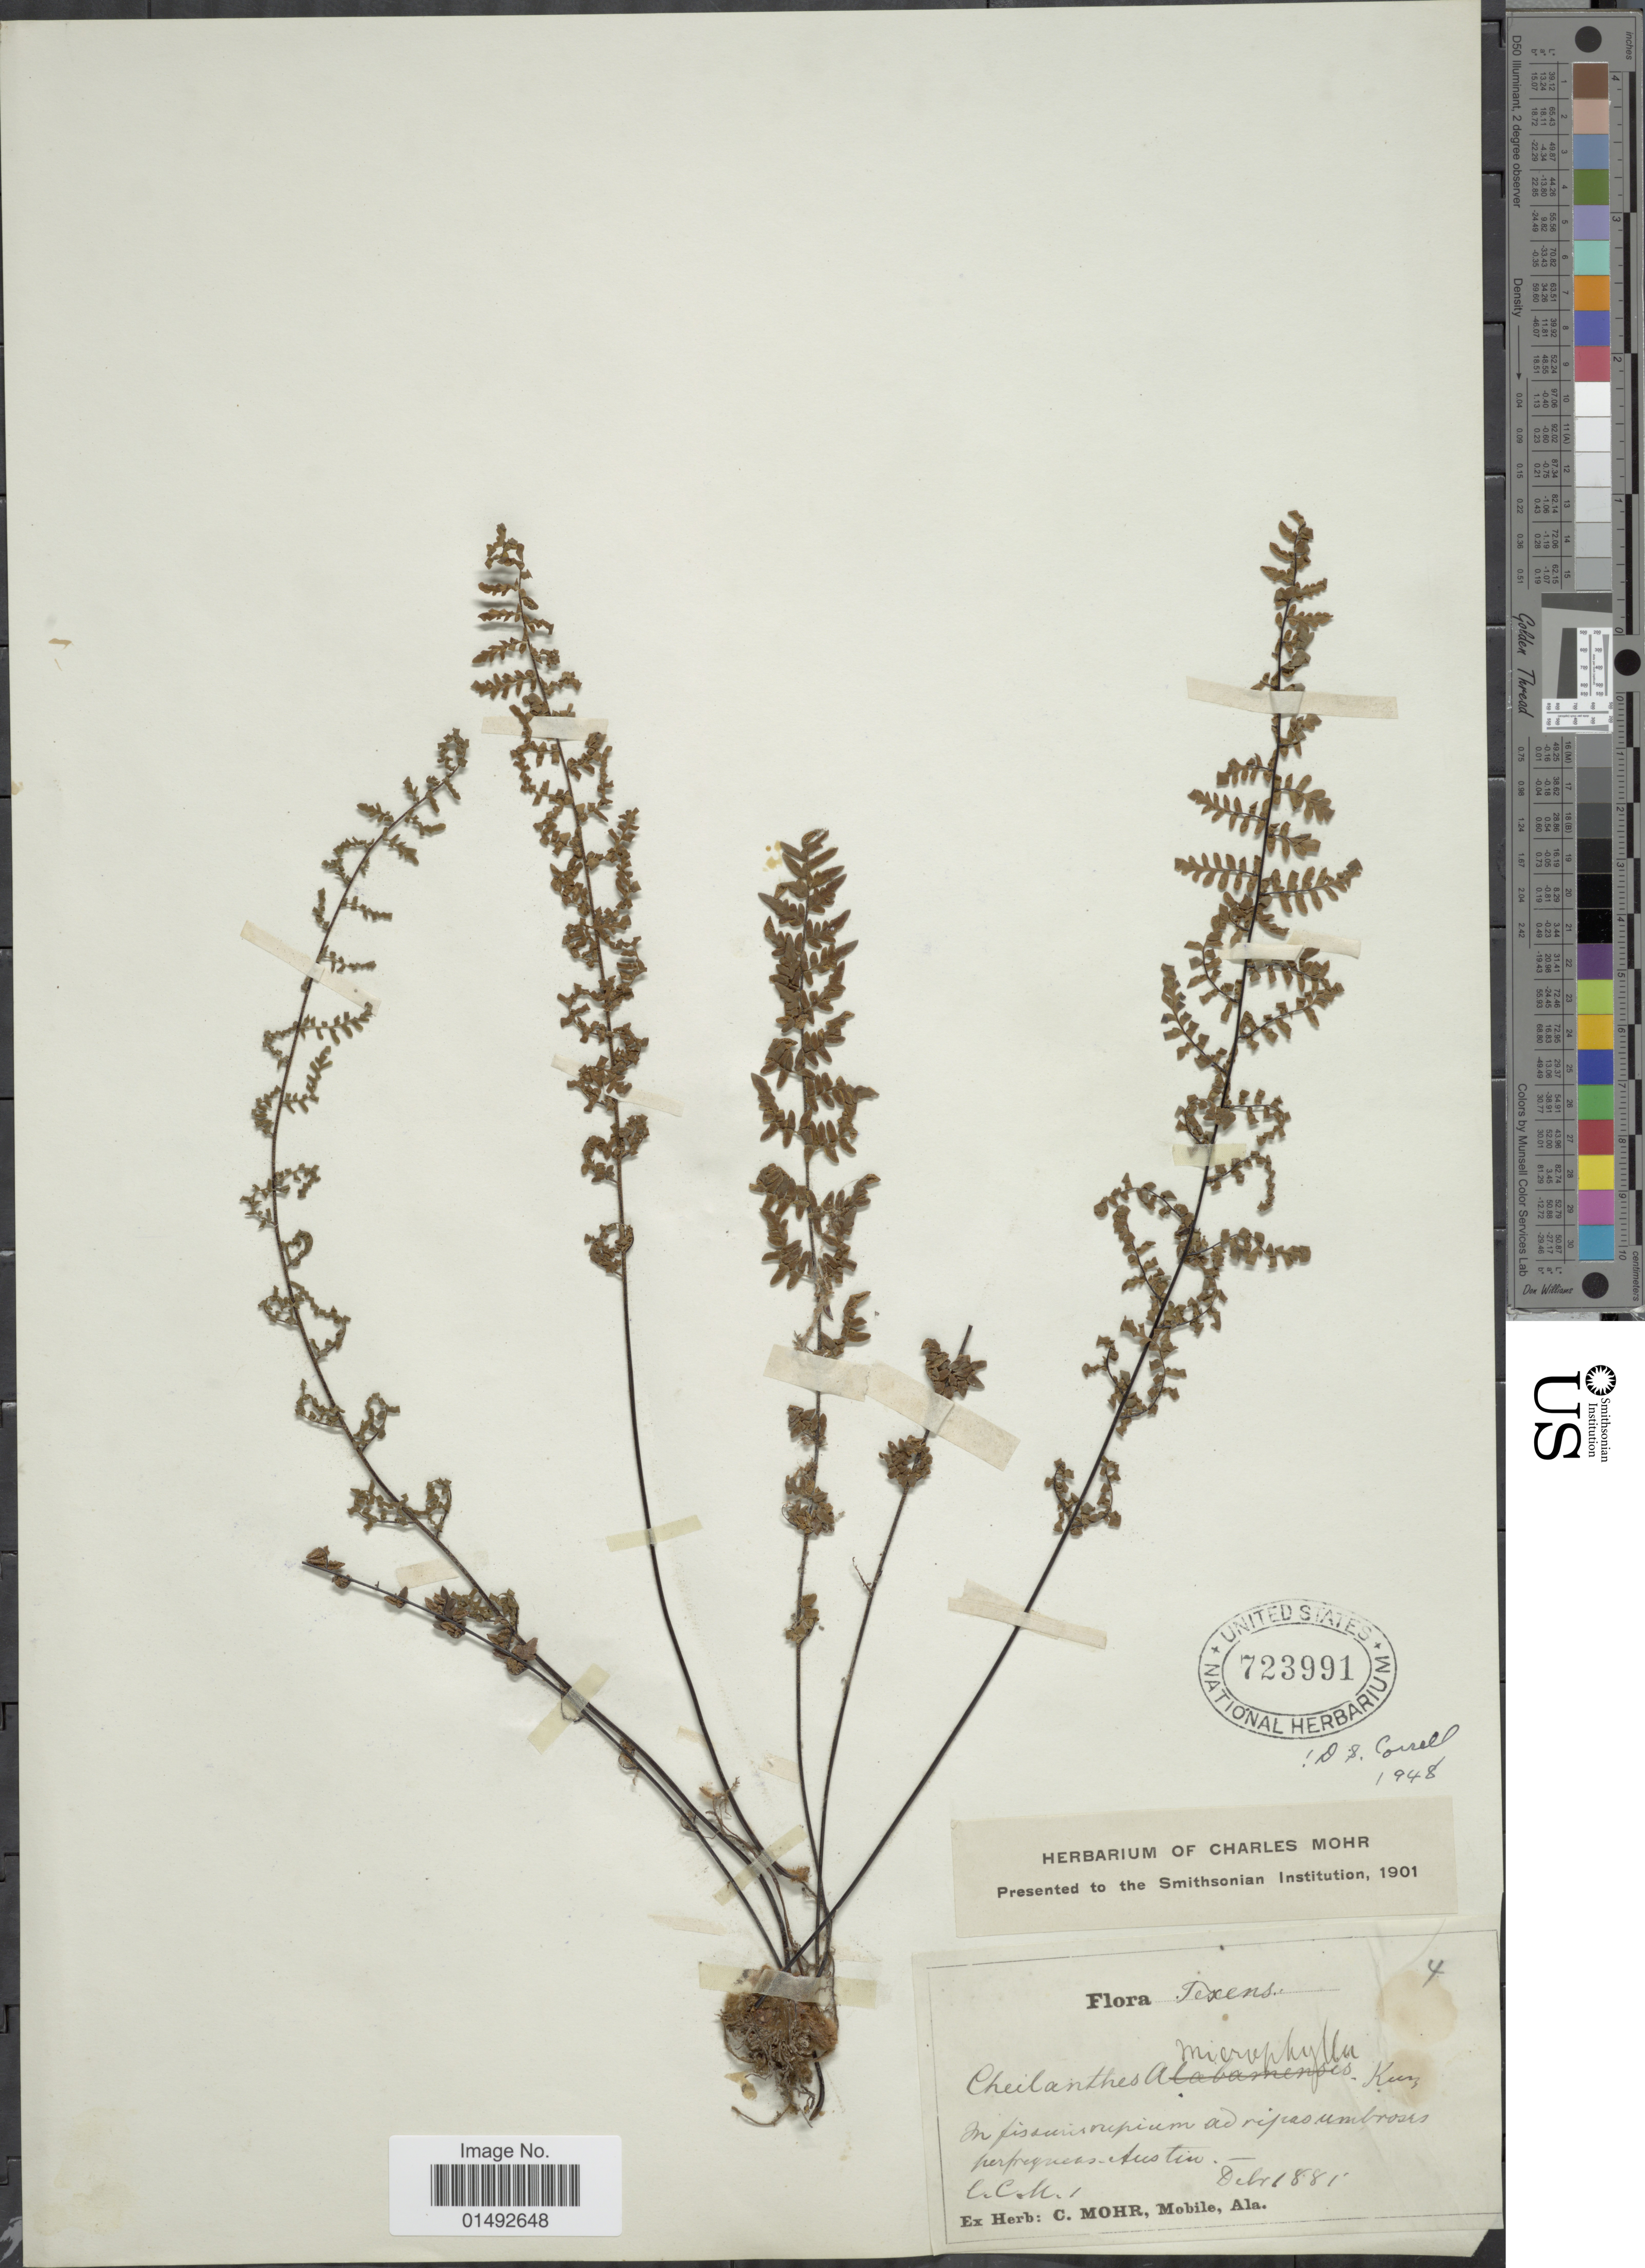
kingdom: Plantae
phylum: Tracheophyta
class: Polypodiopsida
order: Polypodiales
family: Pteridaceae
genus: Myriopteris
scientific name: Myriopteris alabamensis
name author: (Buckley) Grusz & Windham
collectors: C. T. Mohr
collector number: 4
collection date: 1880-12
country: United States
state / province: Texas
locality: Austin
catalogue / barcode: US 723991